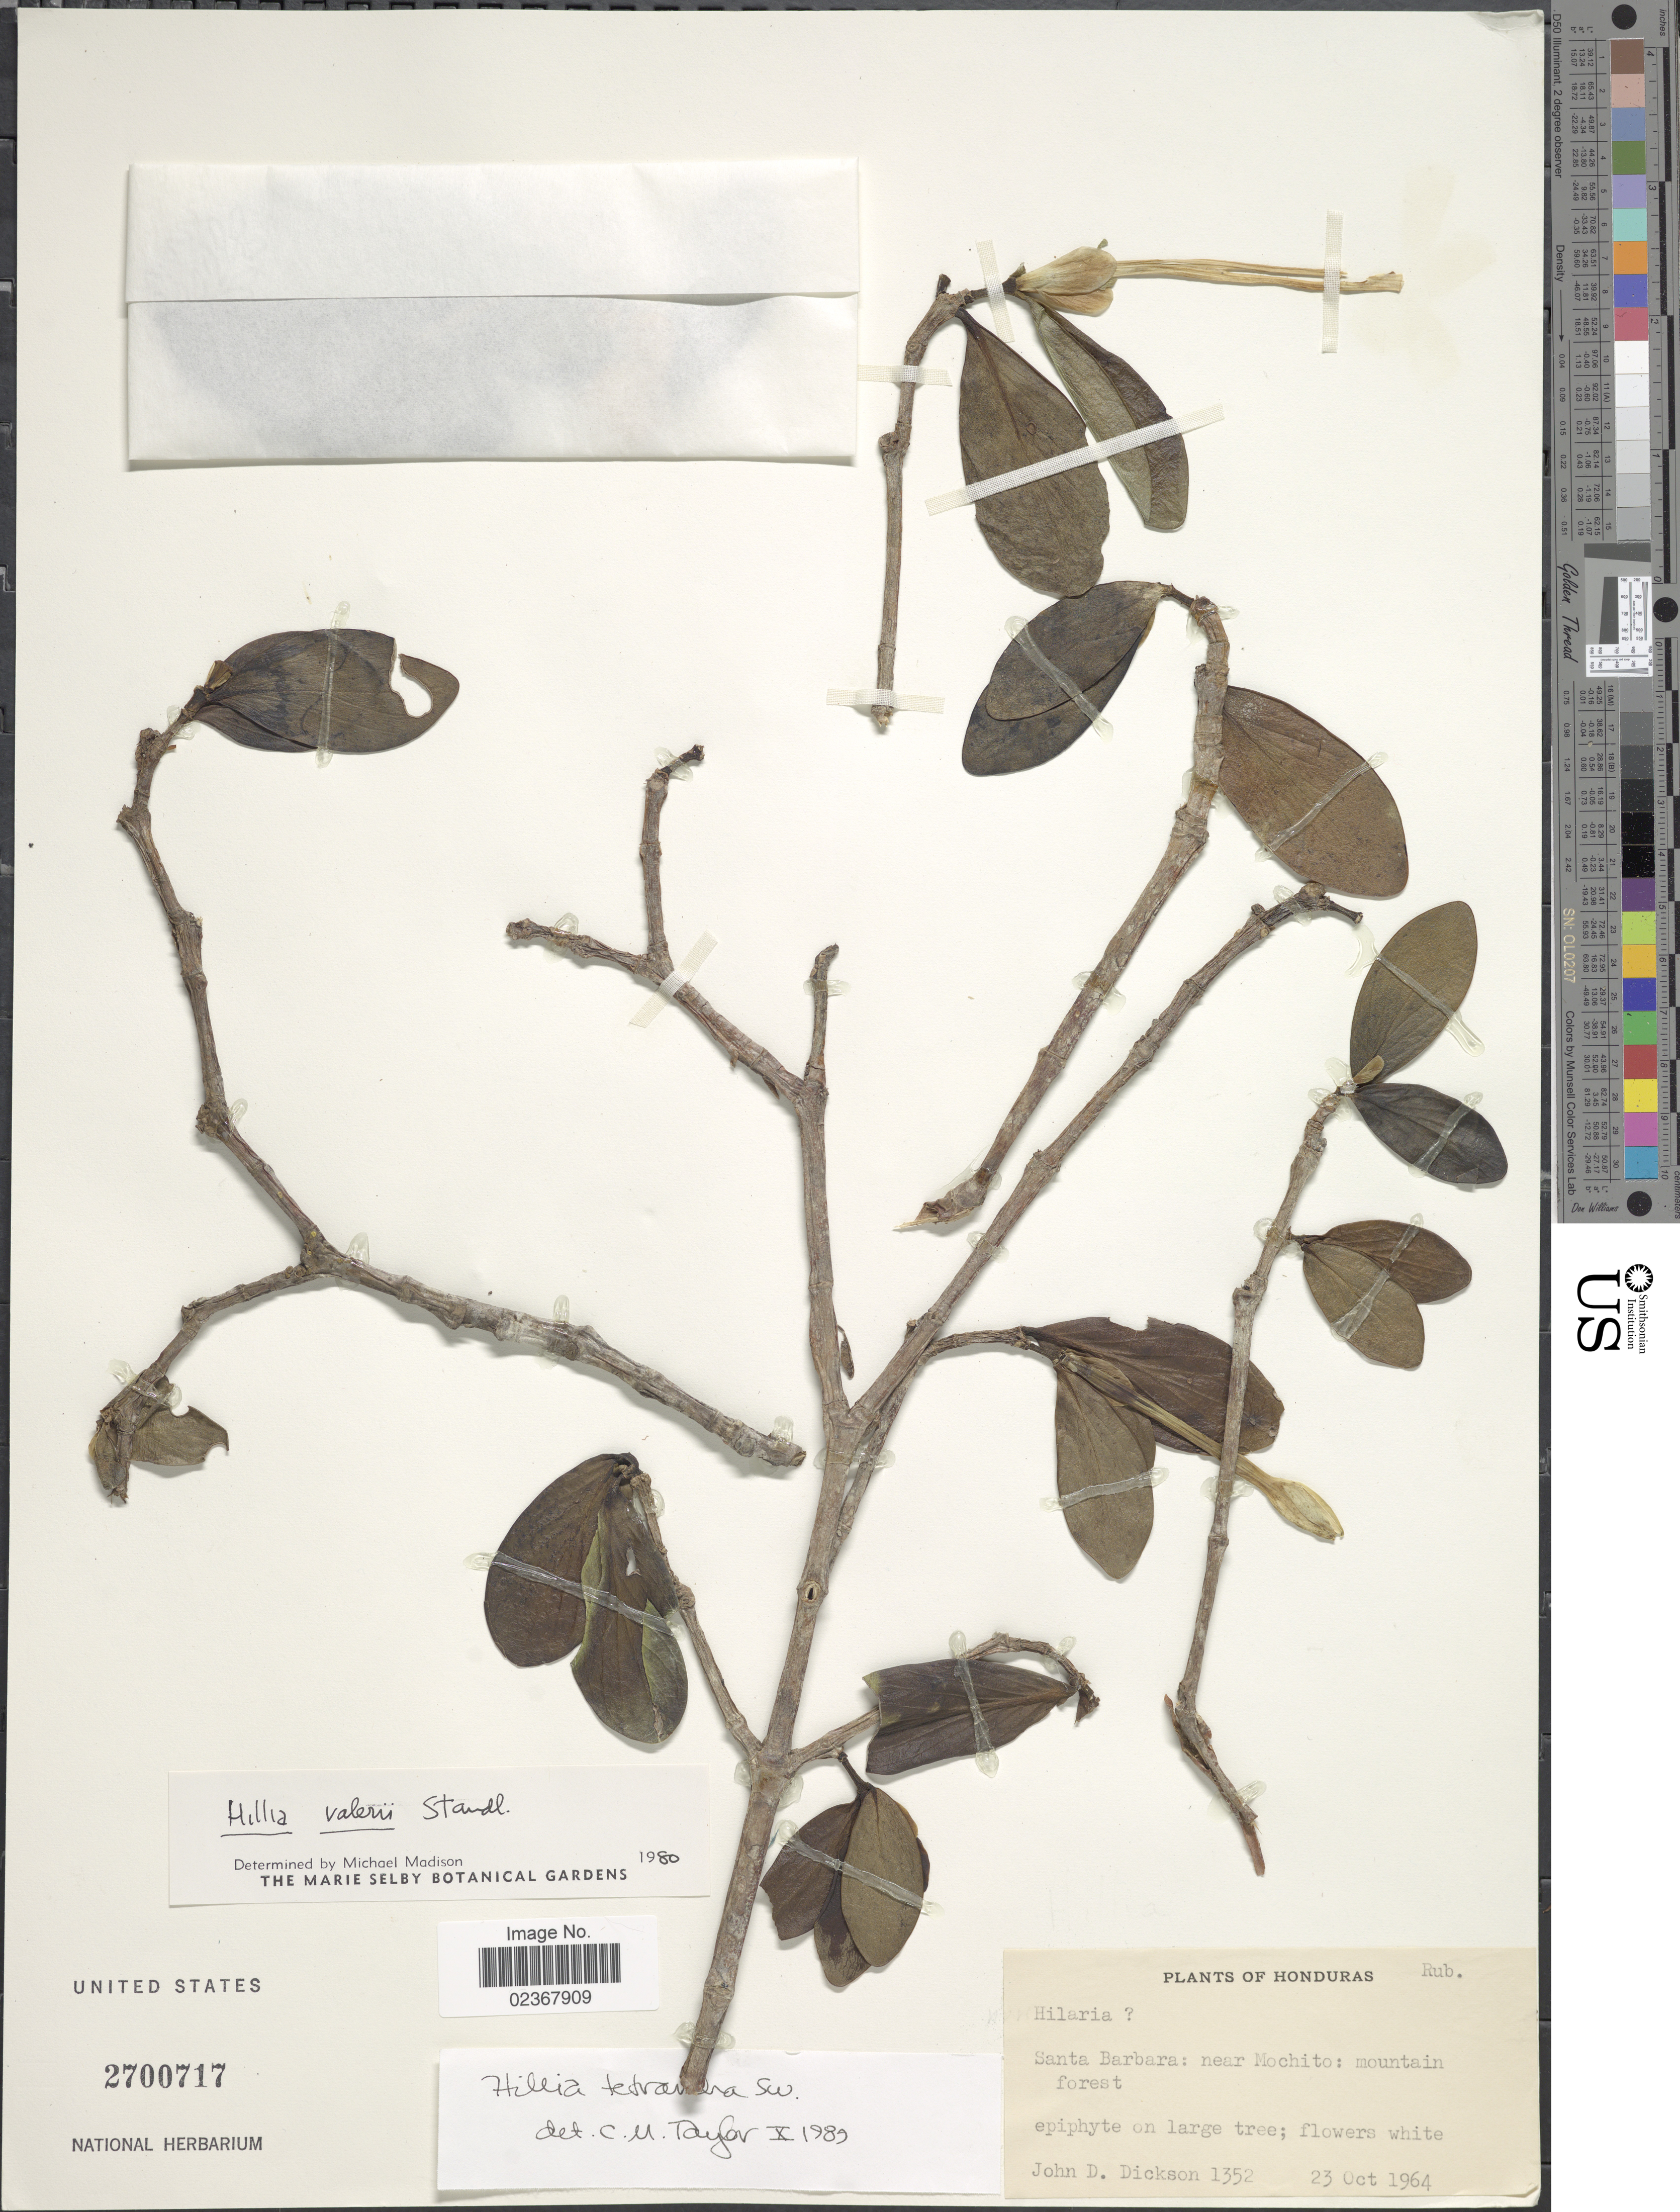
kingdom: Plantae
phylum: Tracheophyta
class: Magnoliopsida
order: Gentianales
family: Rubiaceae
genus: Hillia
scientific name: Hillia tetrandra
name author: Sw.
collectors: J. Dickson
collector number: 1352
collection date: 1964-10-23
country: Honduras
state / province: Santa Bárbara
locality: Near Mochito: mountain forest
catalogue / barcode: US 2700717